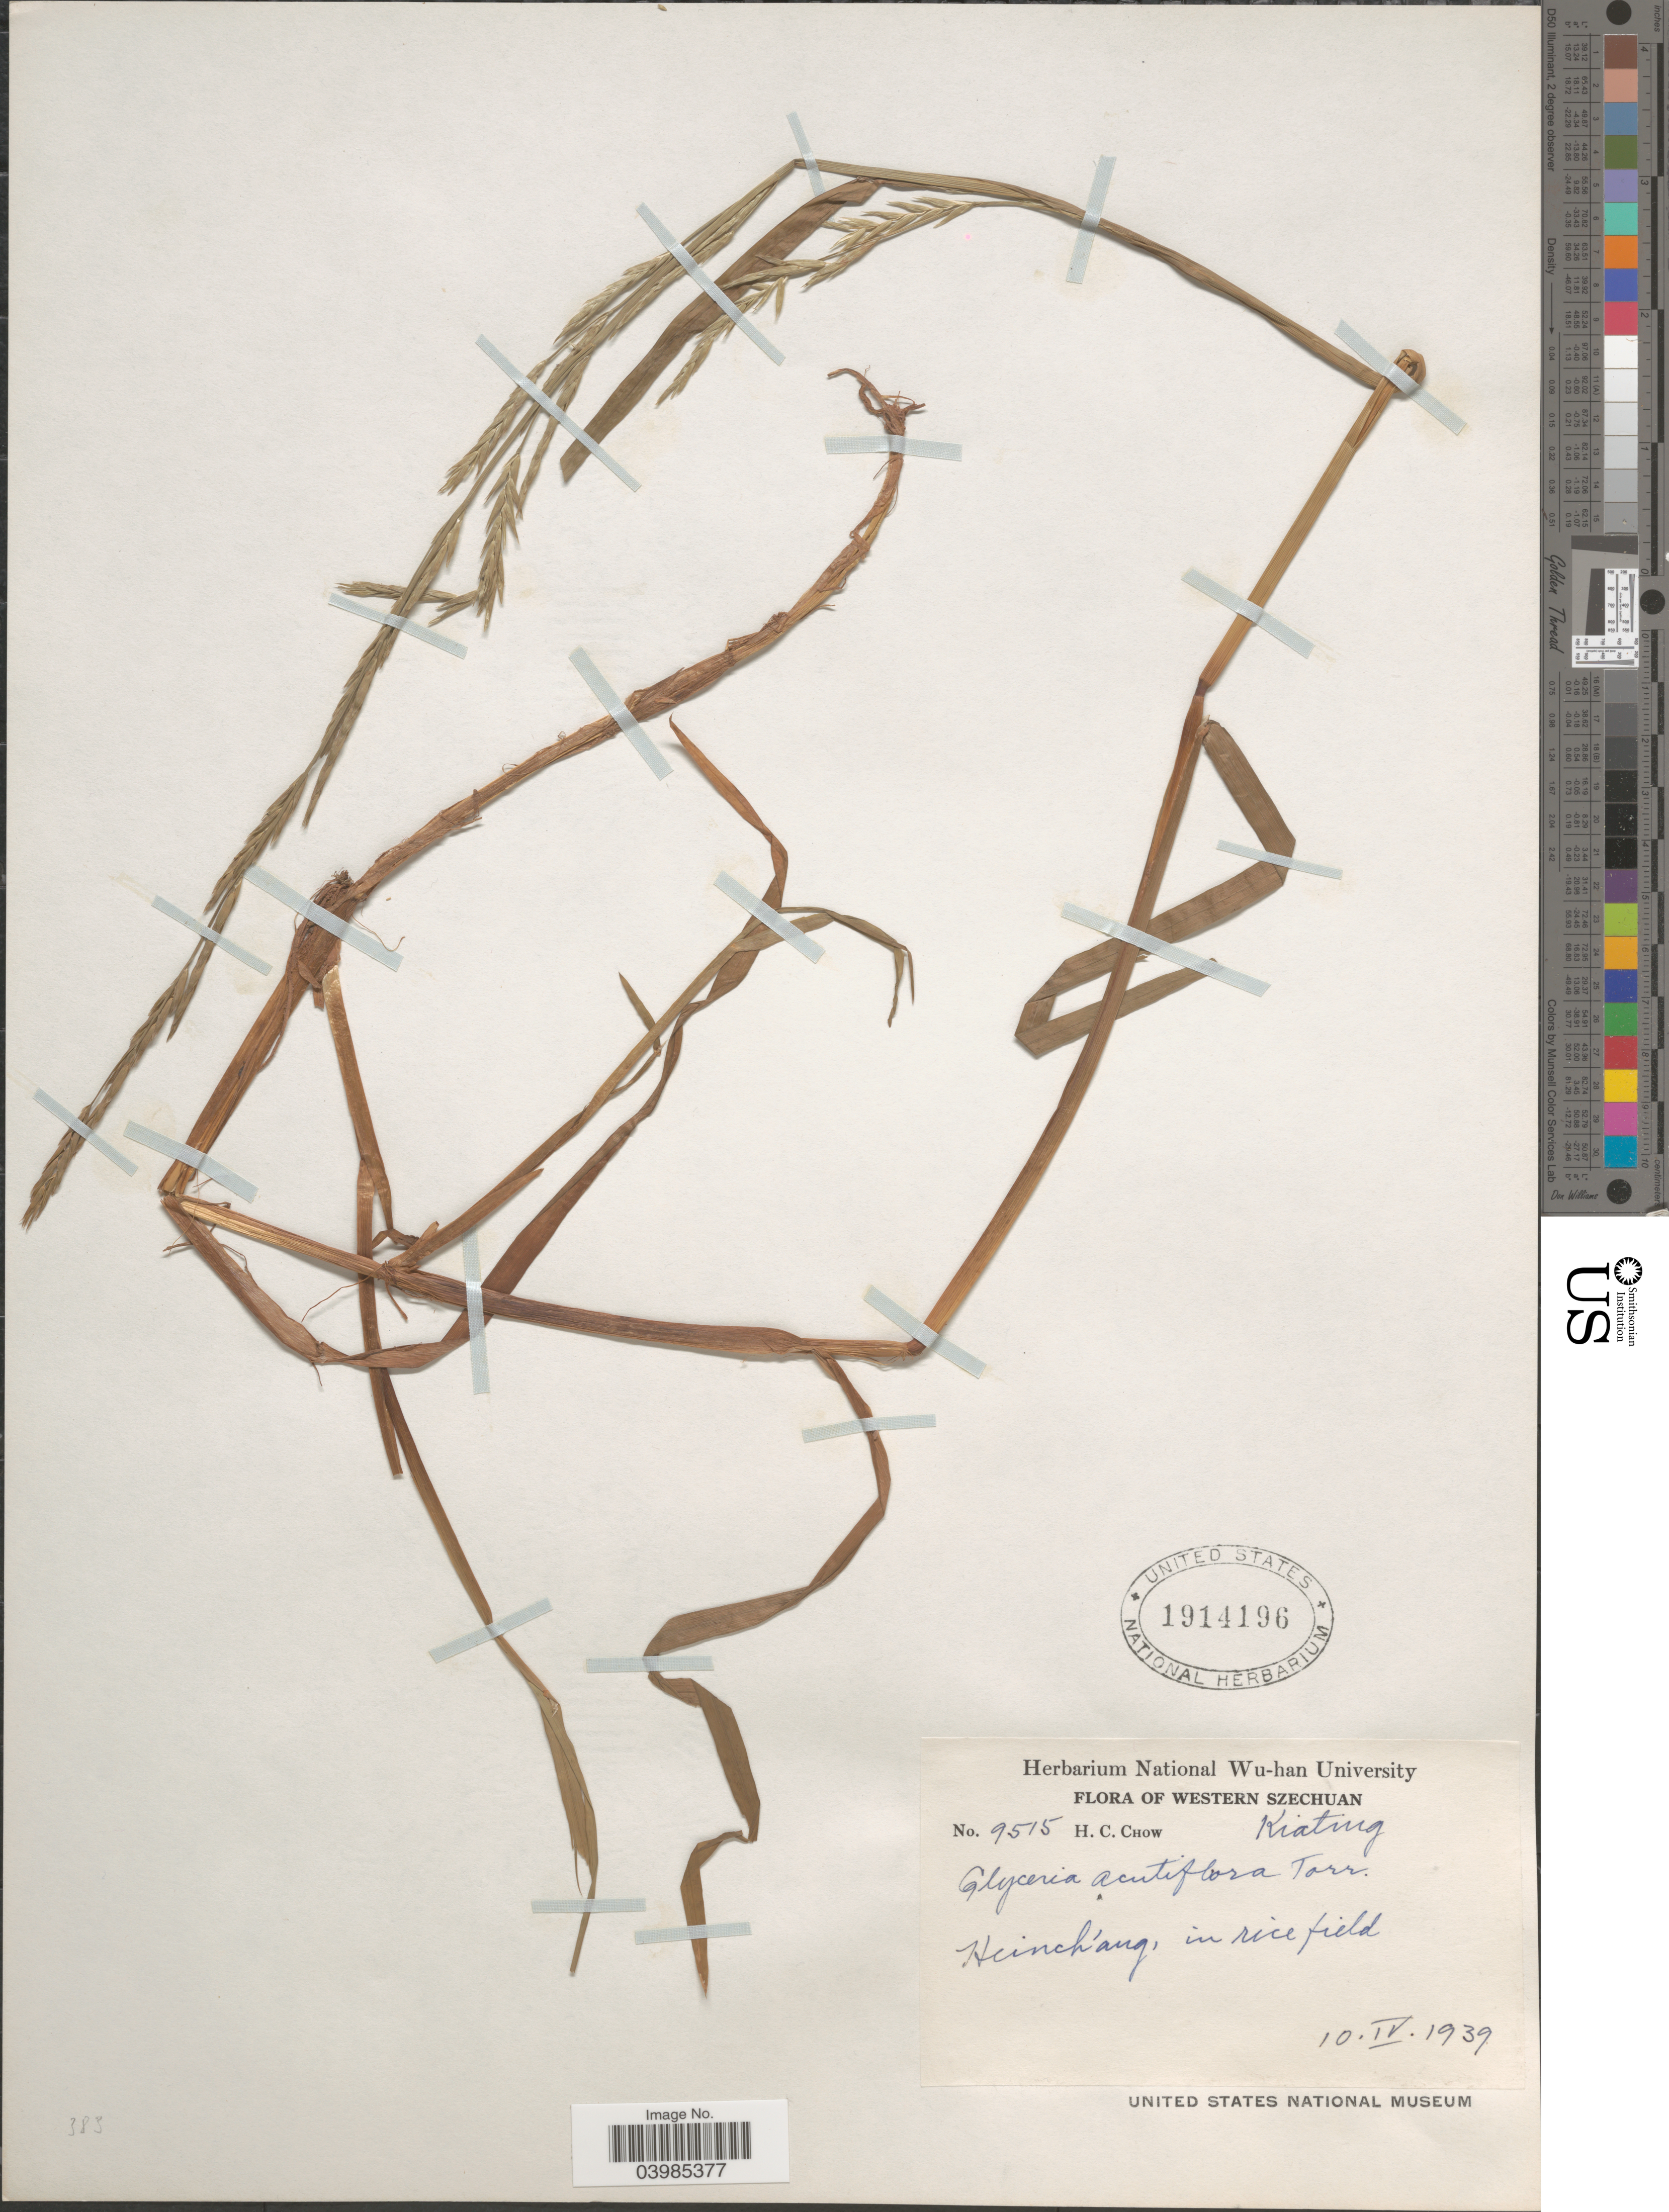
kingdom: Plantae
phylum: Tracheophyta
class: Liliopsida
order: Poales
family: Poaceae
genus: Glyceria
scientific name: Glyceria acutiflora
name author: Torr.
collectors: H. Chow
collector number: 9515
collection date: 1939-04-10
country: China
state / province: Sichuan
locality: Western Szechuan. Kiating. Heinch'ang, in rice field.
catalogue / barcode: US 1914196